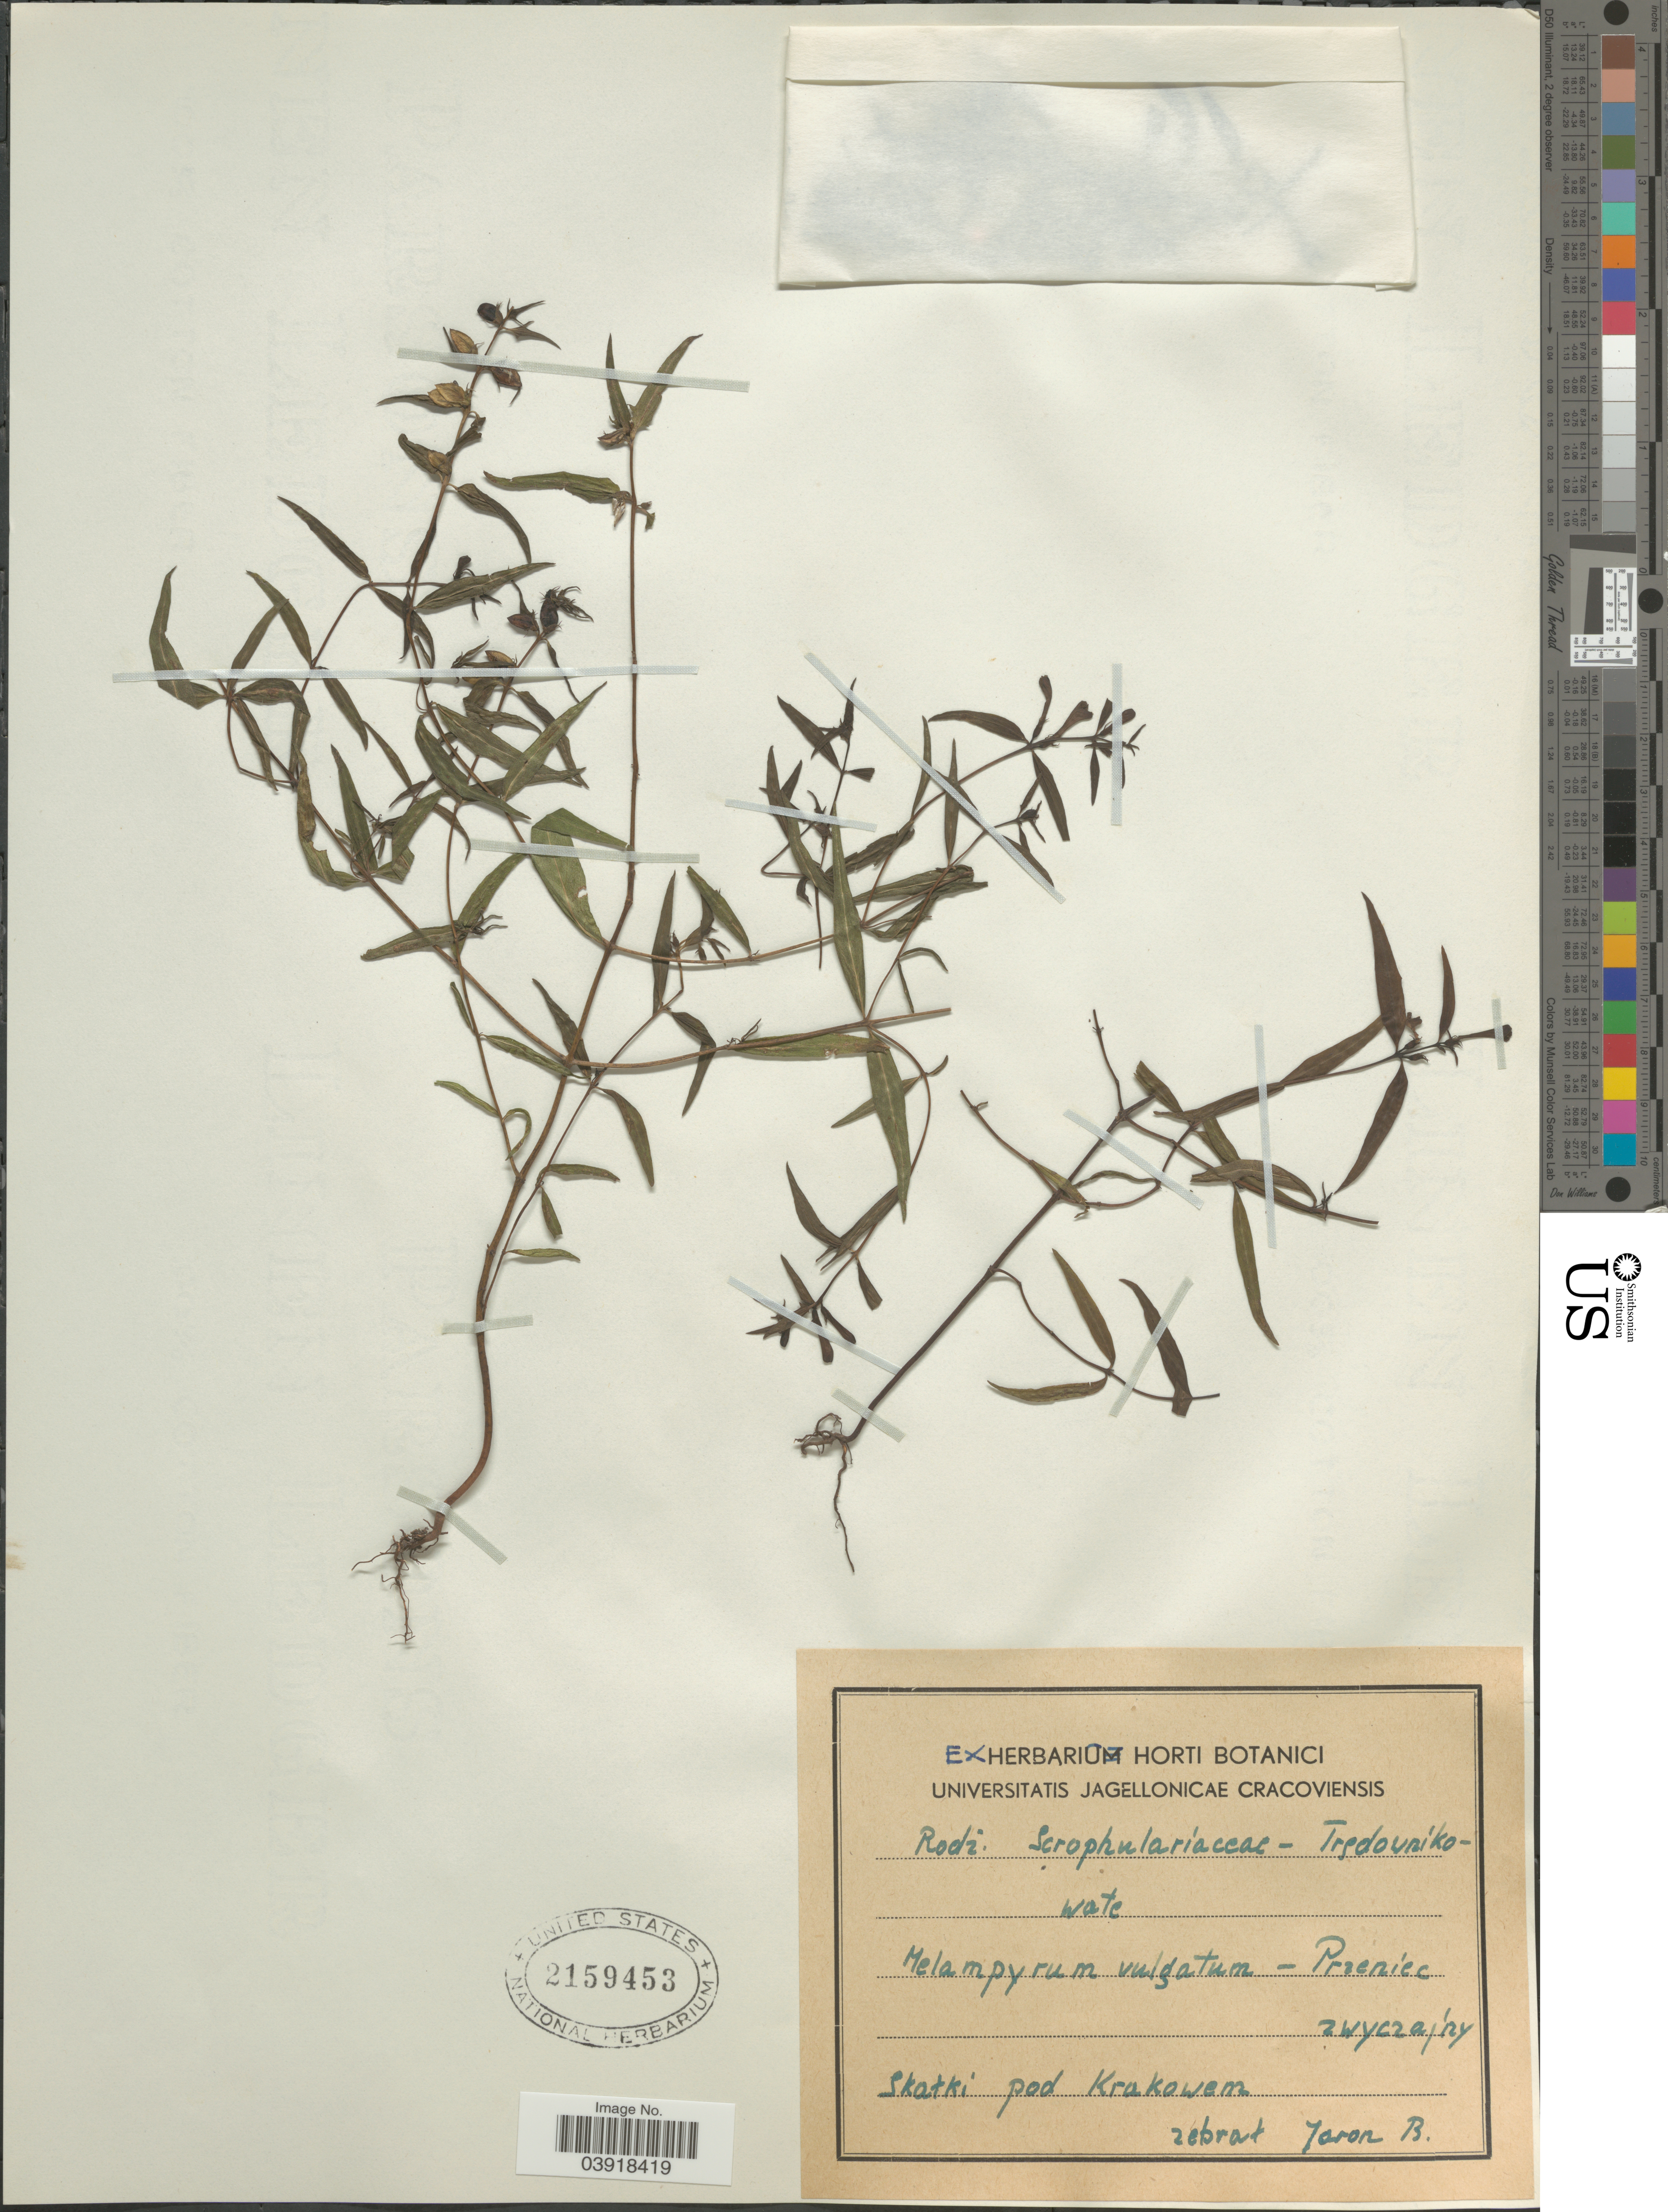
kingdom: Plantae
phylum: Tracheophyta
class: Magnoliopsida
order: Lamiales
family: Orobanchaceae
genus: Melampyrum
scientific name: Melampyrum vulgatum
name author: Pers.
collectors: B. Jaron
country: Poland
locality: Skatki pod Krakowem.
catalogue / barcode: US 2159453